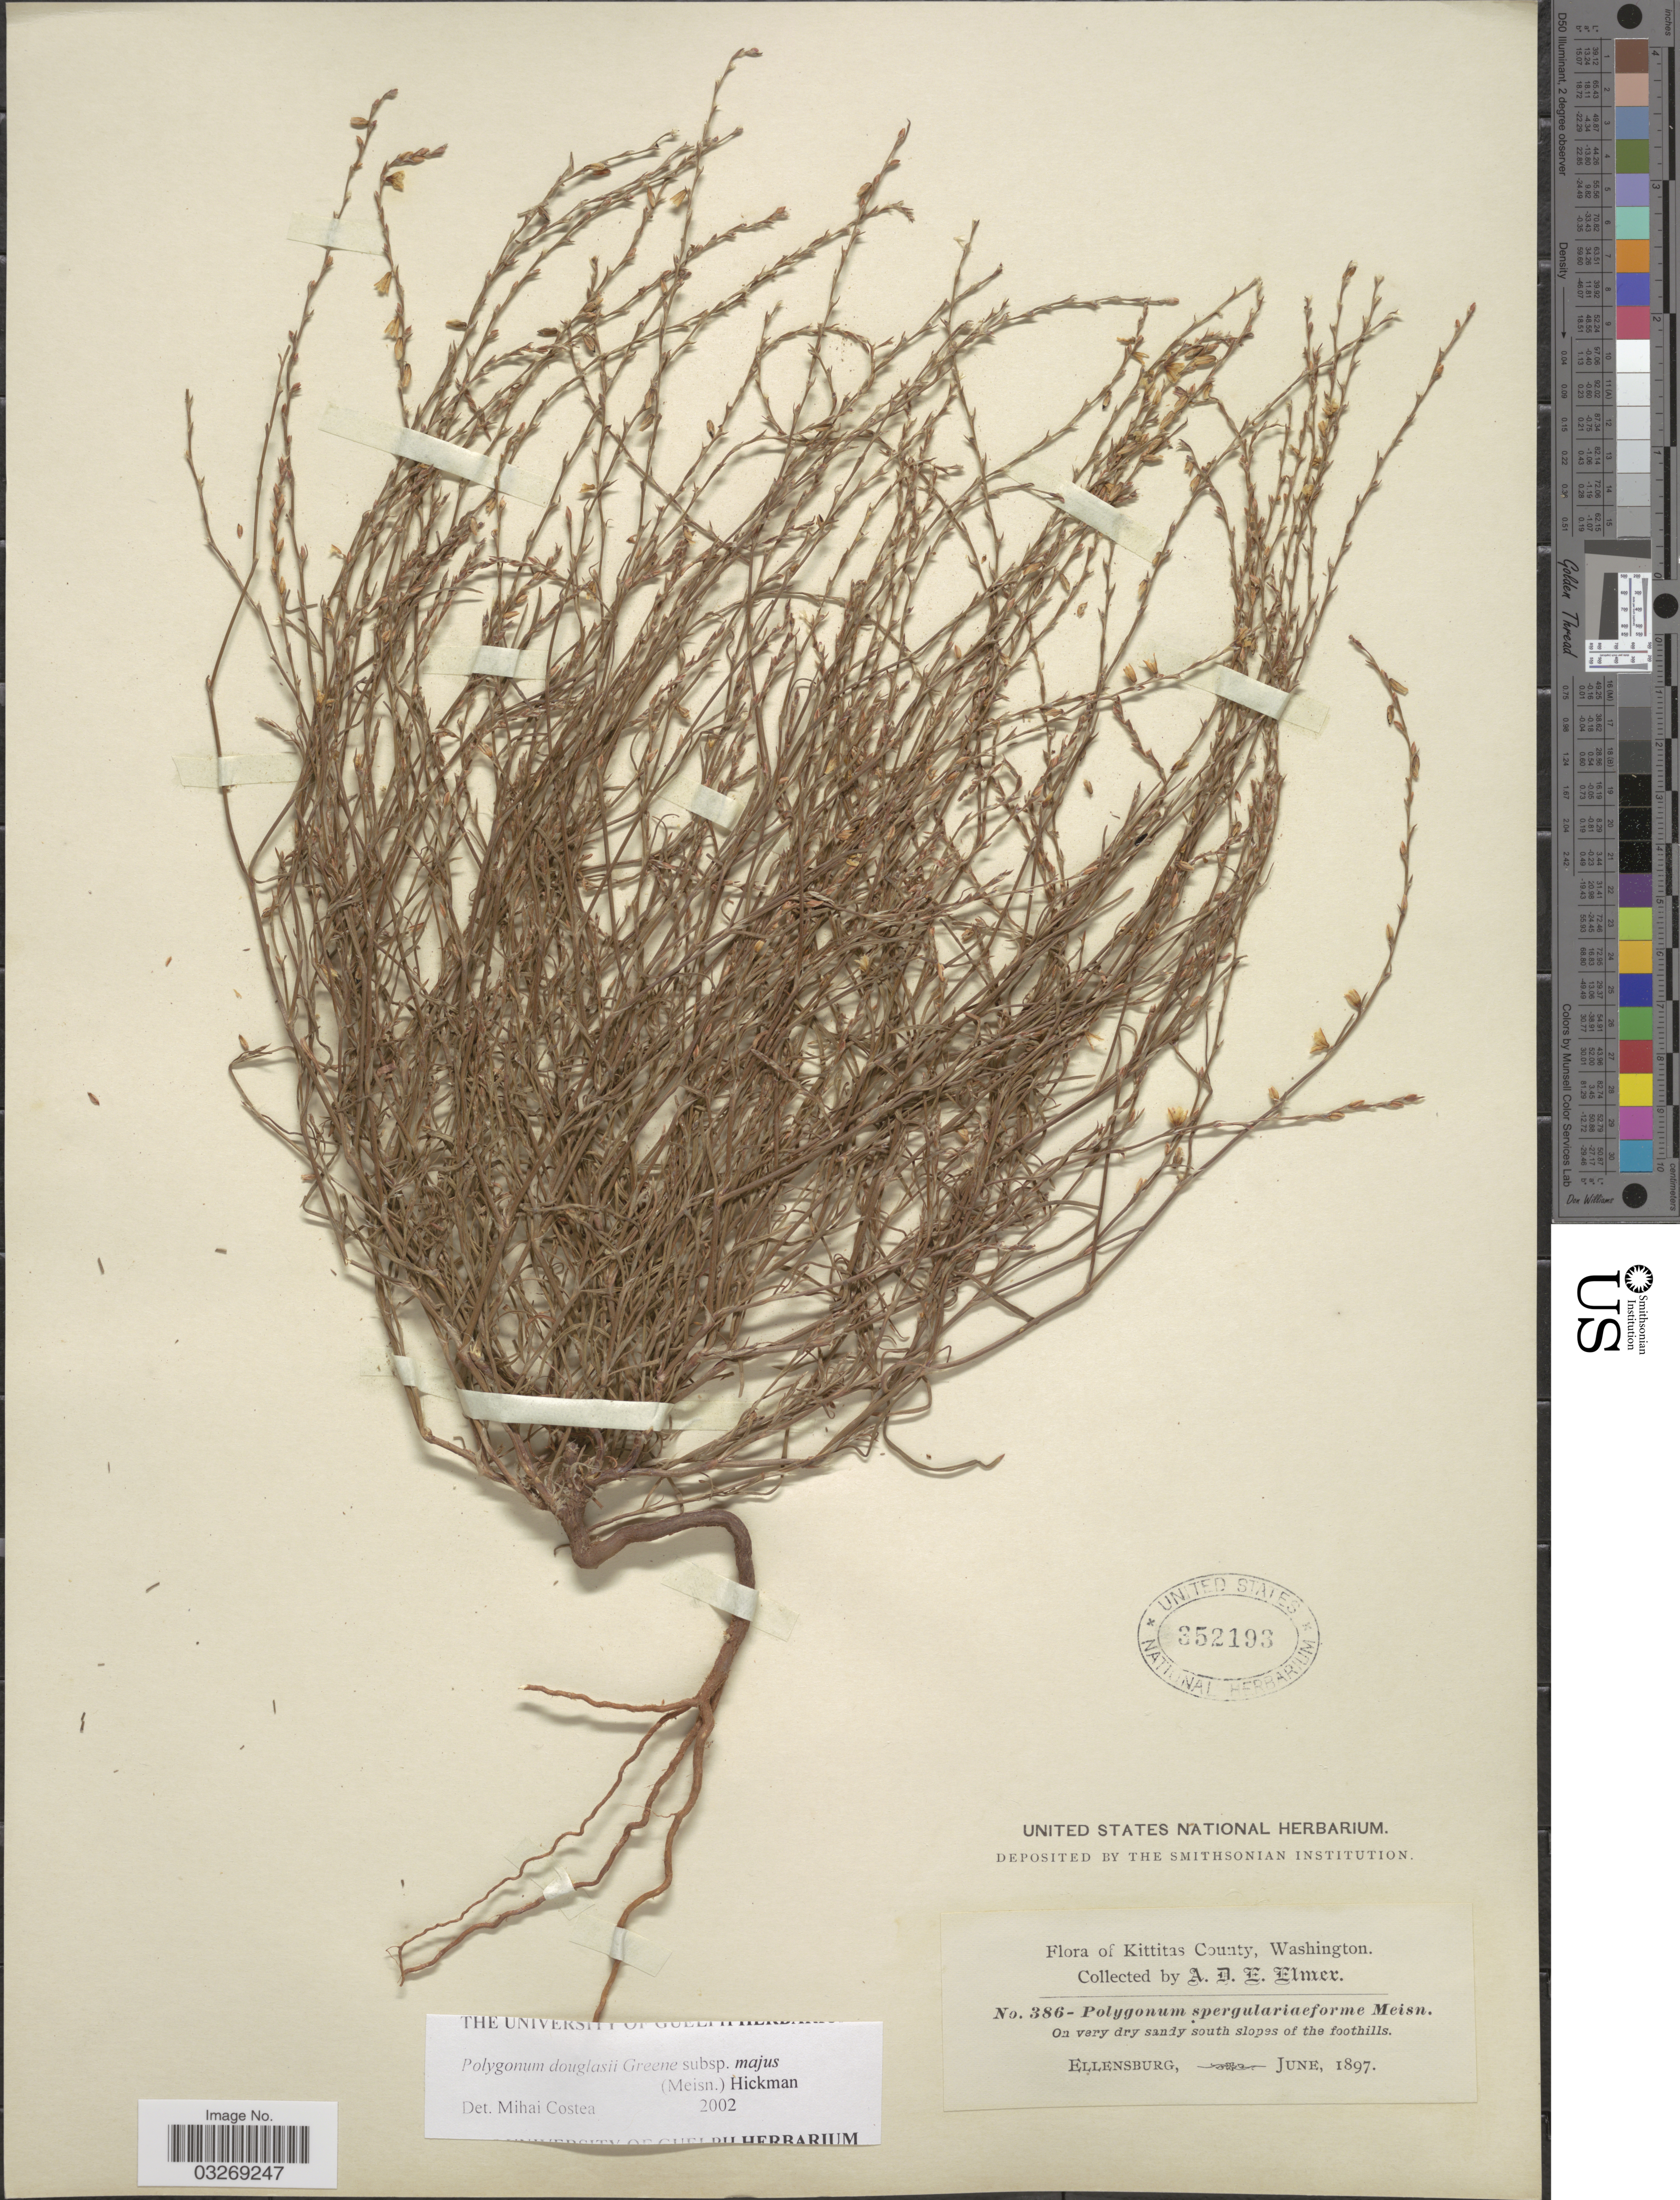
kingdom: Plantae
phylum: Tracheophyta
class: Magnoliopsida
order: Caryophyllales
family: Polygonaceae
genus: Polygonum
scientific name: Polygonum douglasii subsp. majus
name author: (Meisn.) Hickman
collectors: A. D. E. Elmer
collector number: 386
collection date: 1897-06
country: United States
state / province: Washington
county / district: Kittitas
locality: Kittitas County. On very dry sandy south slopes of the foothills. Ellensburg.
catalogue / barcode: US 352193